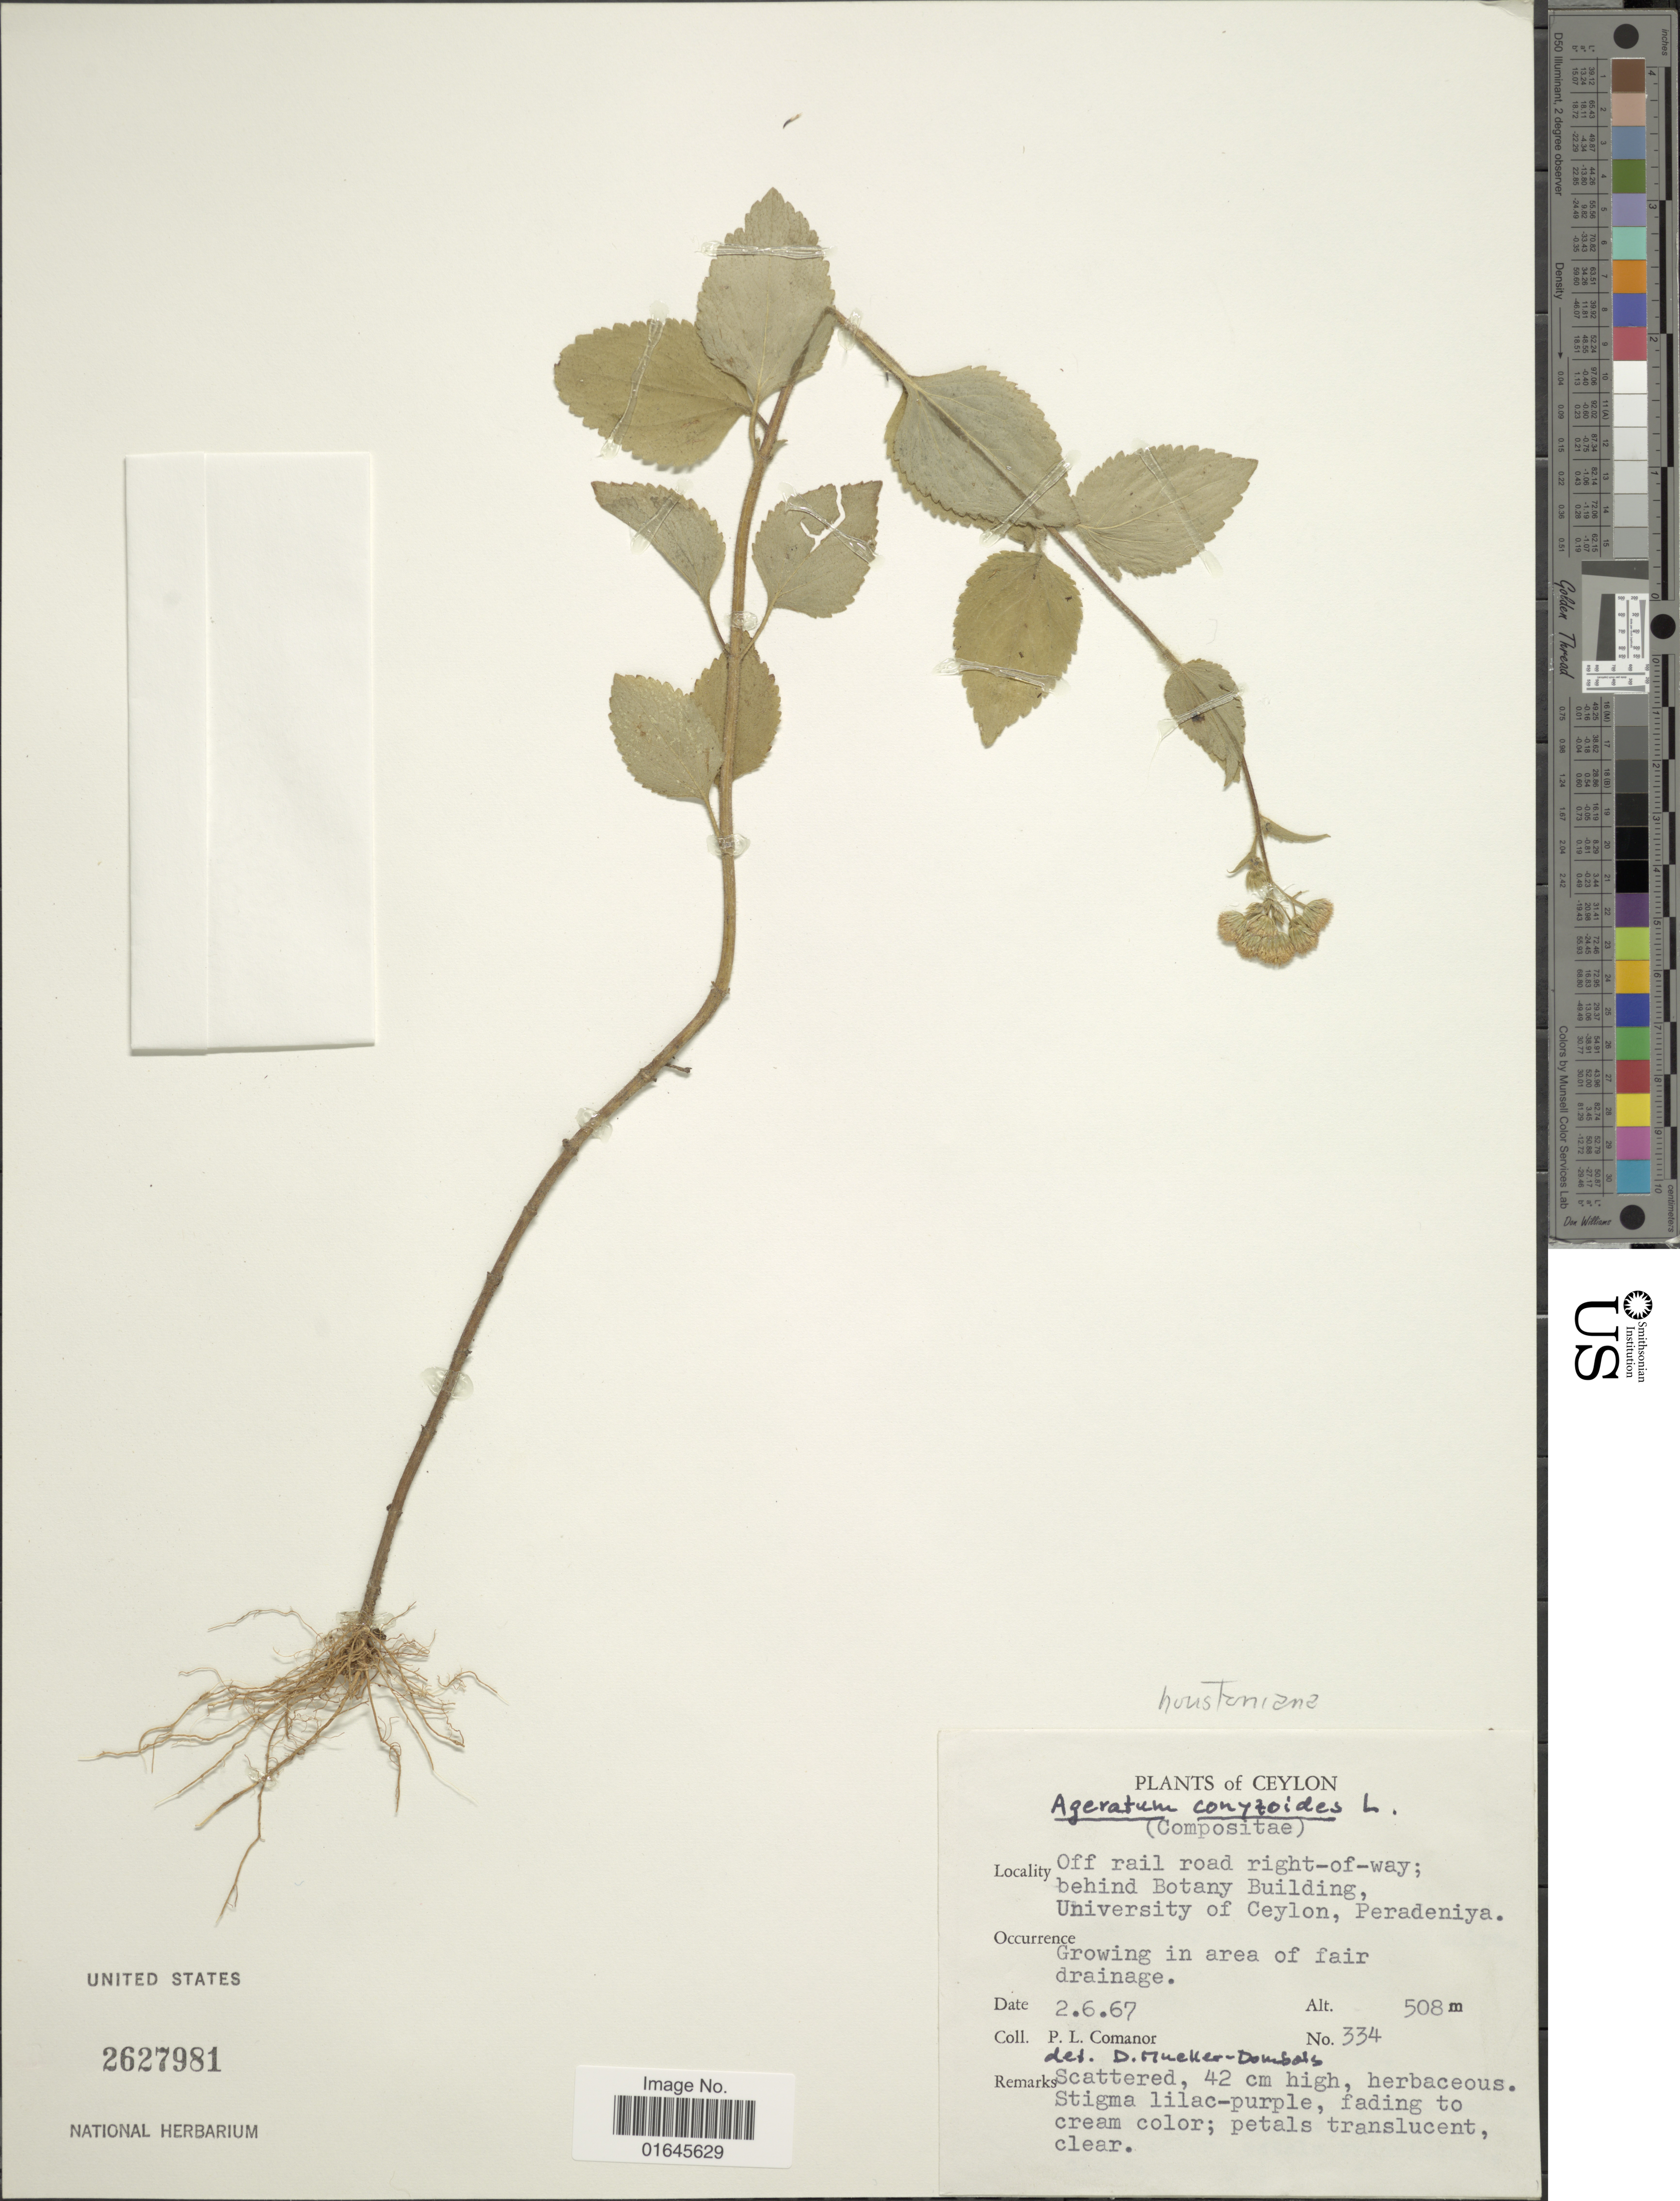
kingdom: Plantae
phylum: Tracheophyta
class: Magnoliopsida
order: Asterales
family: Asteraceae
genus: Ageratum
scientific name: Ageratum houstonianum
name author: Mill.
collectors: P. Comanor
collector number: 334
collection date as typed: Transcribed d/m/y: 2/6/67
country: Sri Lanka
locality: Ceylon, Off rail road rigjt-of-way; behind Botanu Building, University of Ceylon, Peradeniya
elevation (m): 508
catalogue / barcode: US 2627981